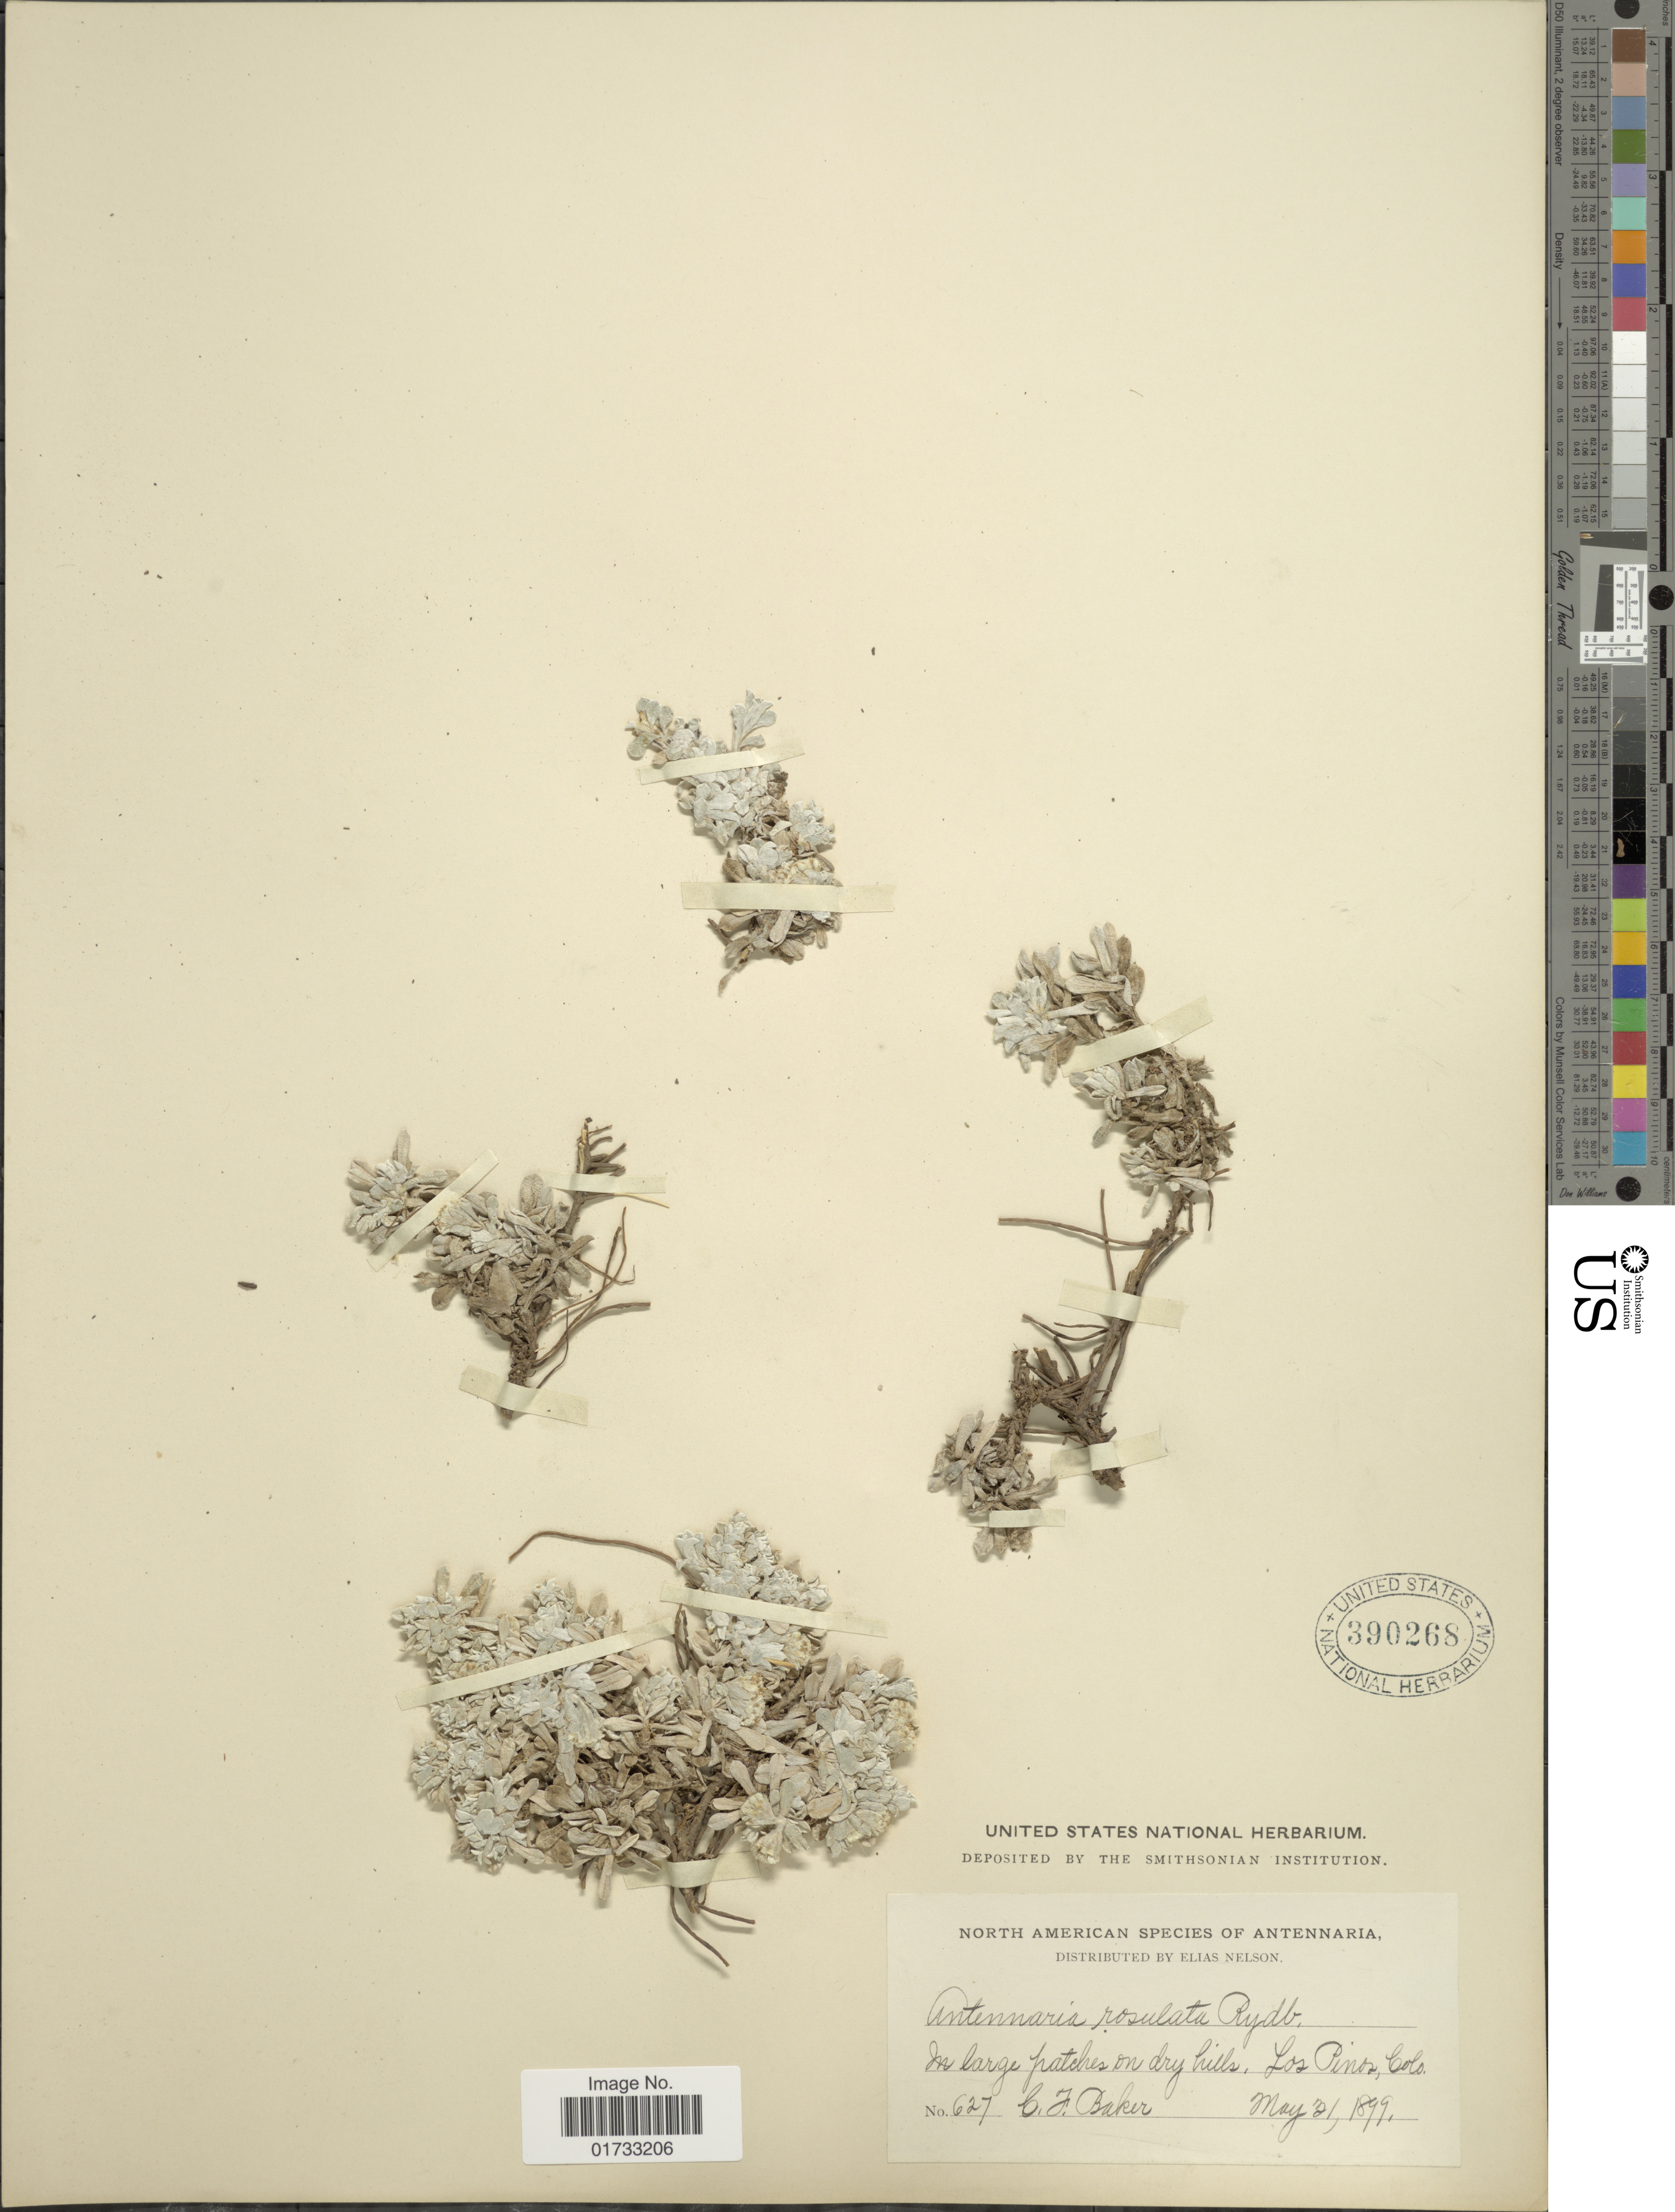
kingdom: Plantae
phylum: Tracheophyta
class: Magnoliopsida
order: Asterales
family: Asteraceae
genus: Antennaria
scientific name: Antennaria rosulata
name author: Rydb.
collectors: C. F. Baker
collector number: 627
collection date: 1899-05-21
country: United States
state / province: Colorado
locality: Los Pinos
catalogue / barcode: US 390268